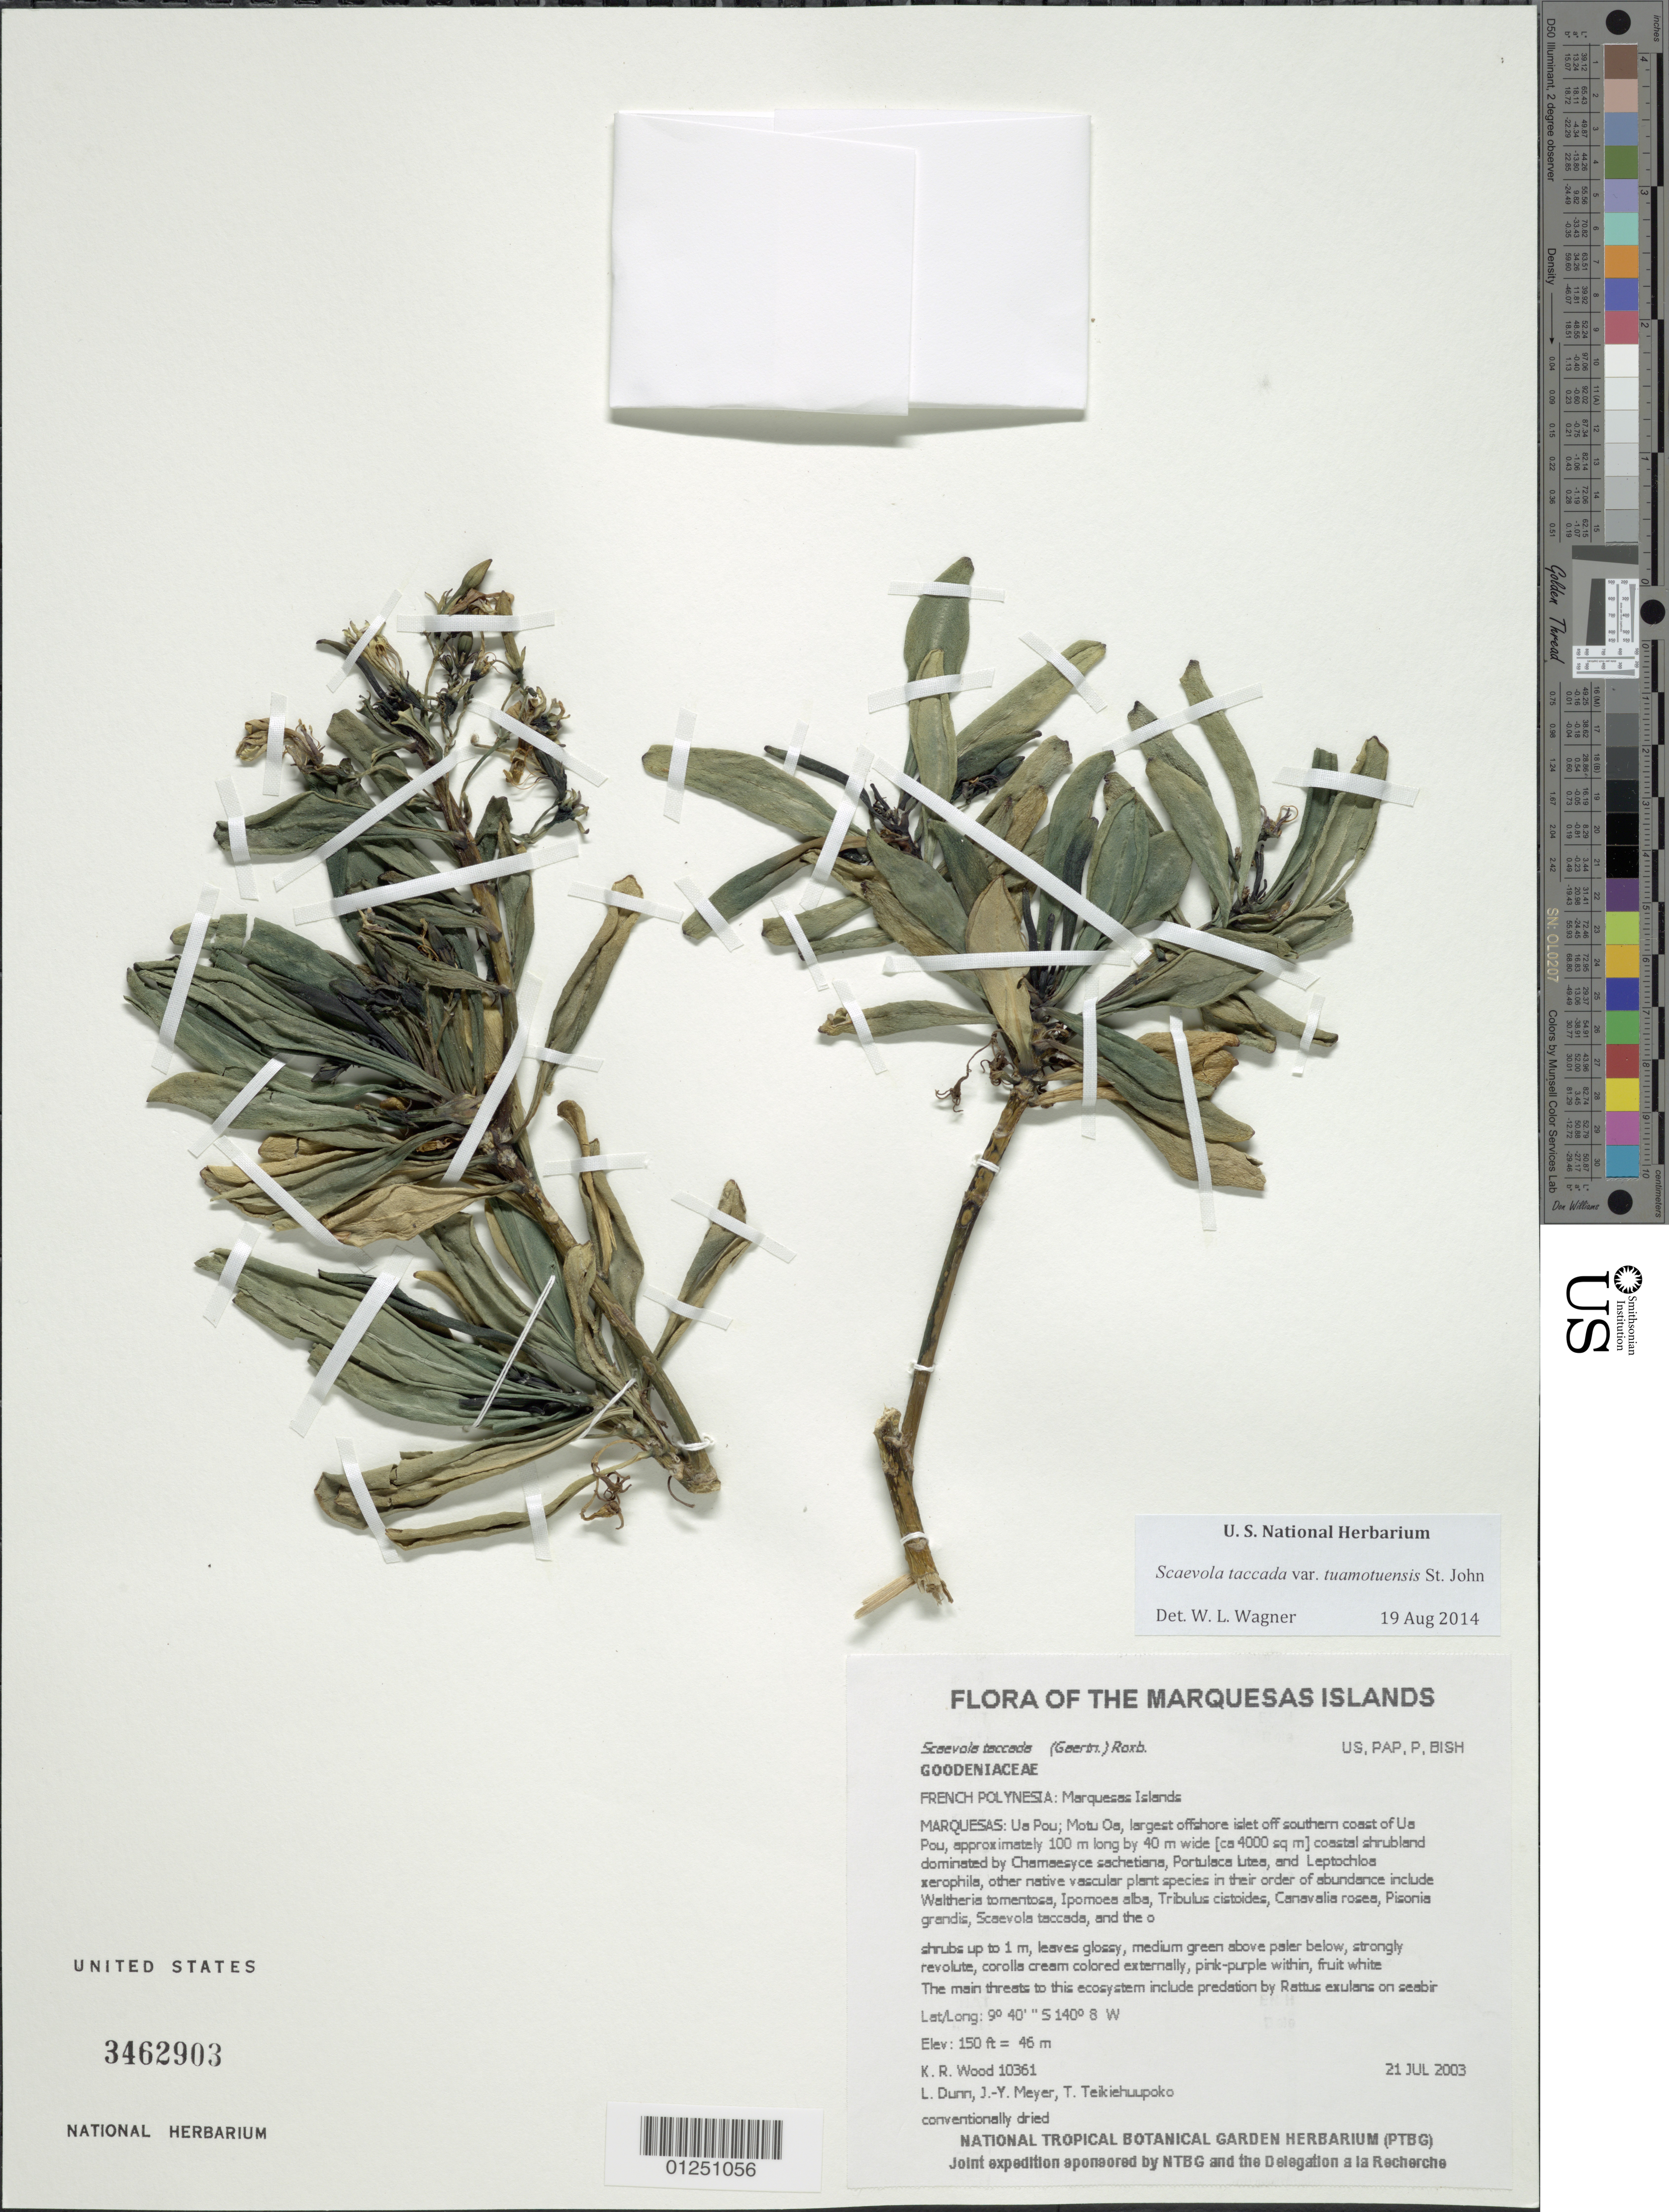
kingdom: Plantae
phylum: Tracheophyta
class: Magnoliopsida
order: Asterales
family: Goodeniaceae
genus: Scaevola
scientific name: Scaevola taccada var. tuamotensis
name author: H. St. John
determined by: Wagner, W. L.; Lorence, David H.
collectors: K. R. Wood, L. Dunn, J.-Y. Meyer & T. Teikiehuupoo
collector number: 10361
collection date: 2003-07-21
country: French Polynesia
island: Ua Pou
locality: Motu Oa, largest offshore islet off southern coast of Ua Pou, approximately 100 m long by 40 m wide [ca 4000 sq m]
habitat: Coastal shrubland. Mid-slope, aspect, gentle slope, open, dry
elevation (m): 46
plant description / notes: Predation by Rattus exulans on seabird colonies, competition with non-native plant taxa such as Portulaca oleracea, Thespesia populnea, and Morinda citrifolia, human disturbance and fire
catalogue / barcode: US 3462903